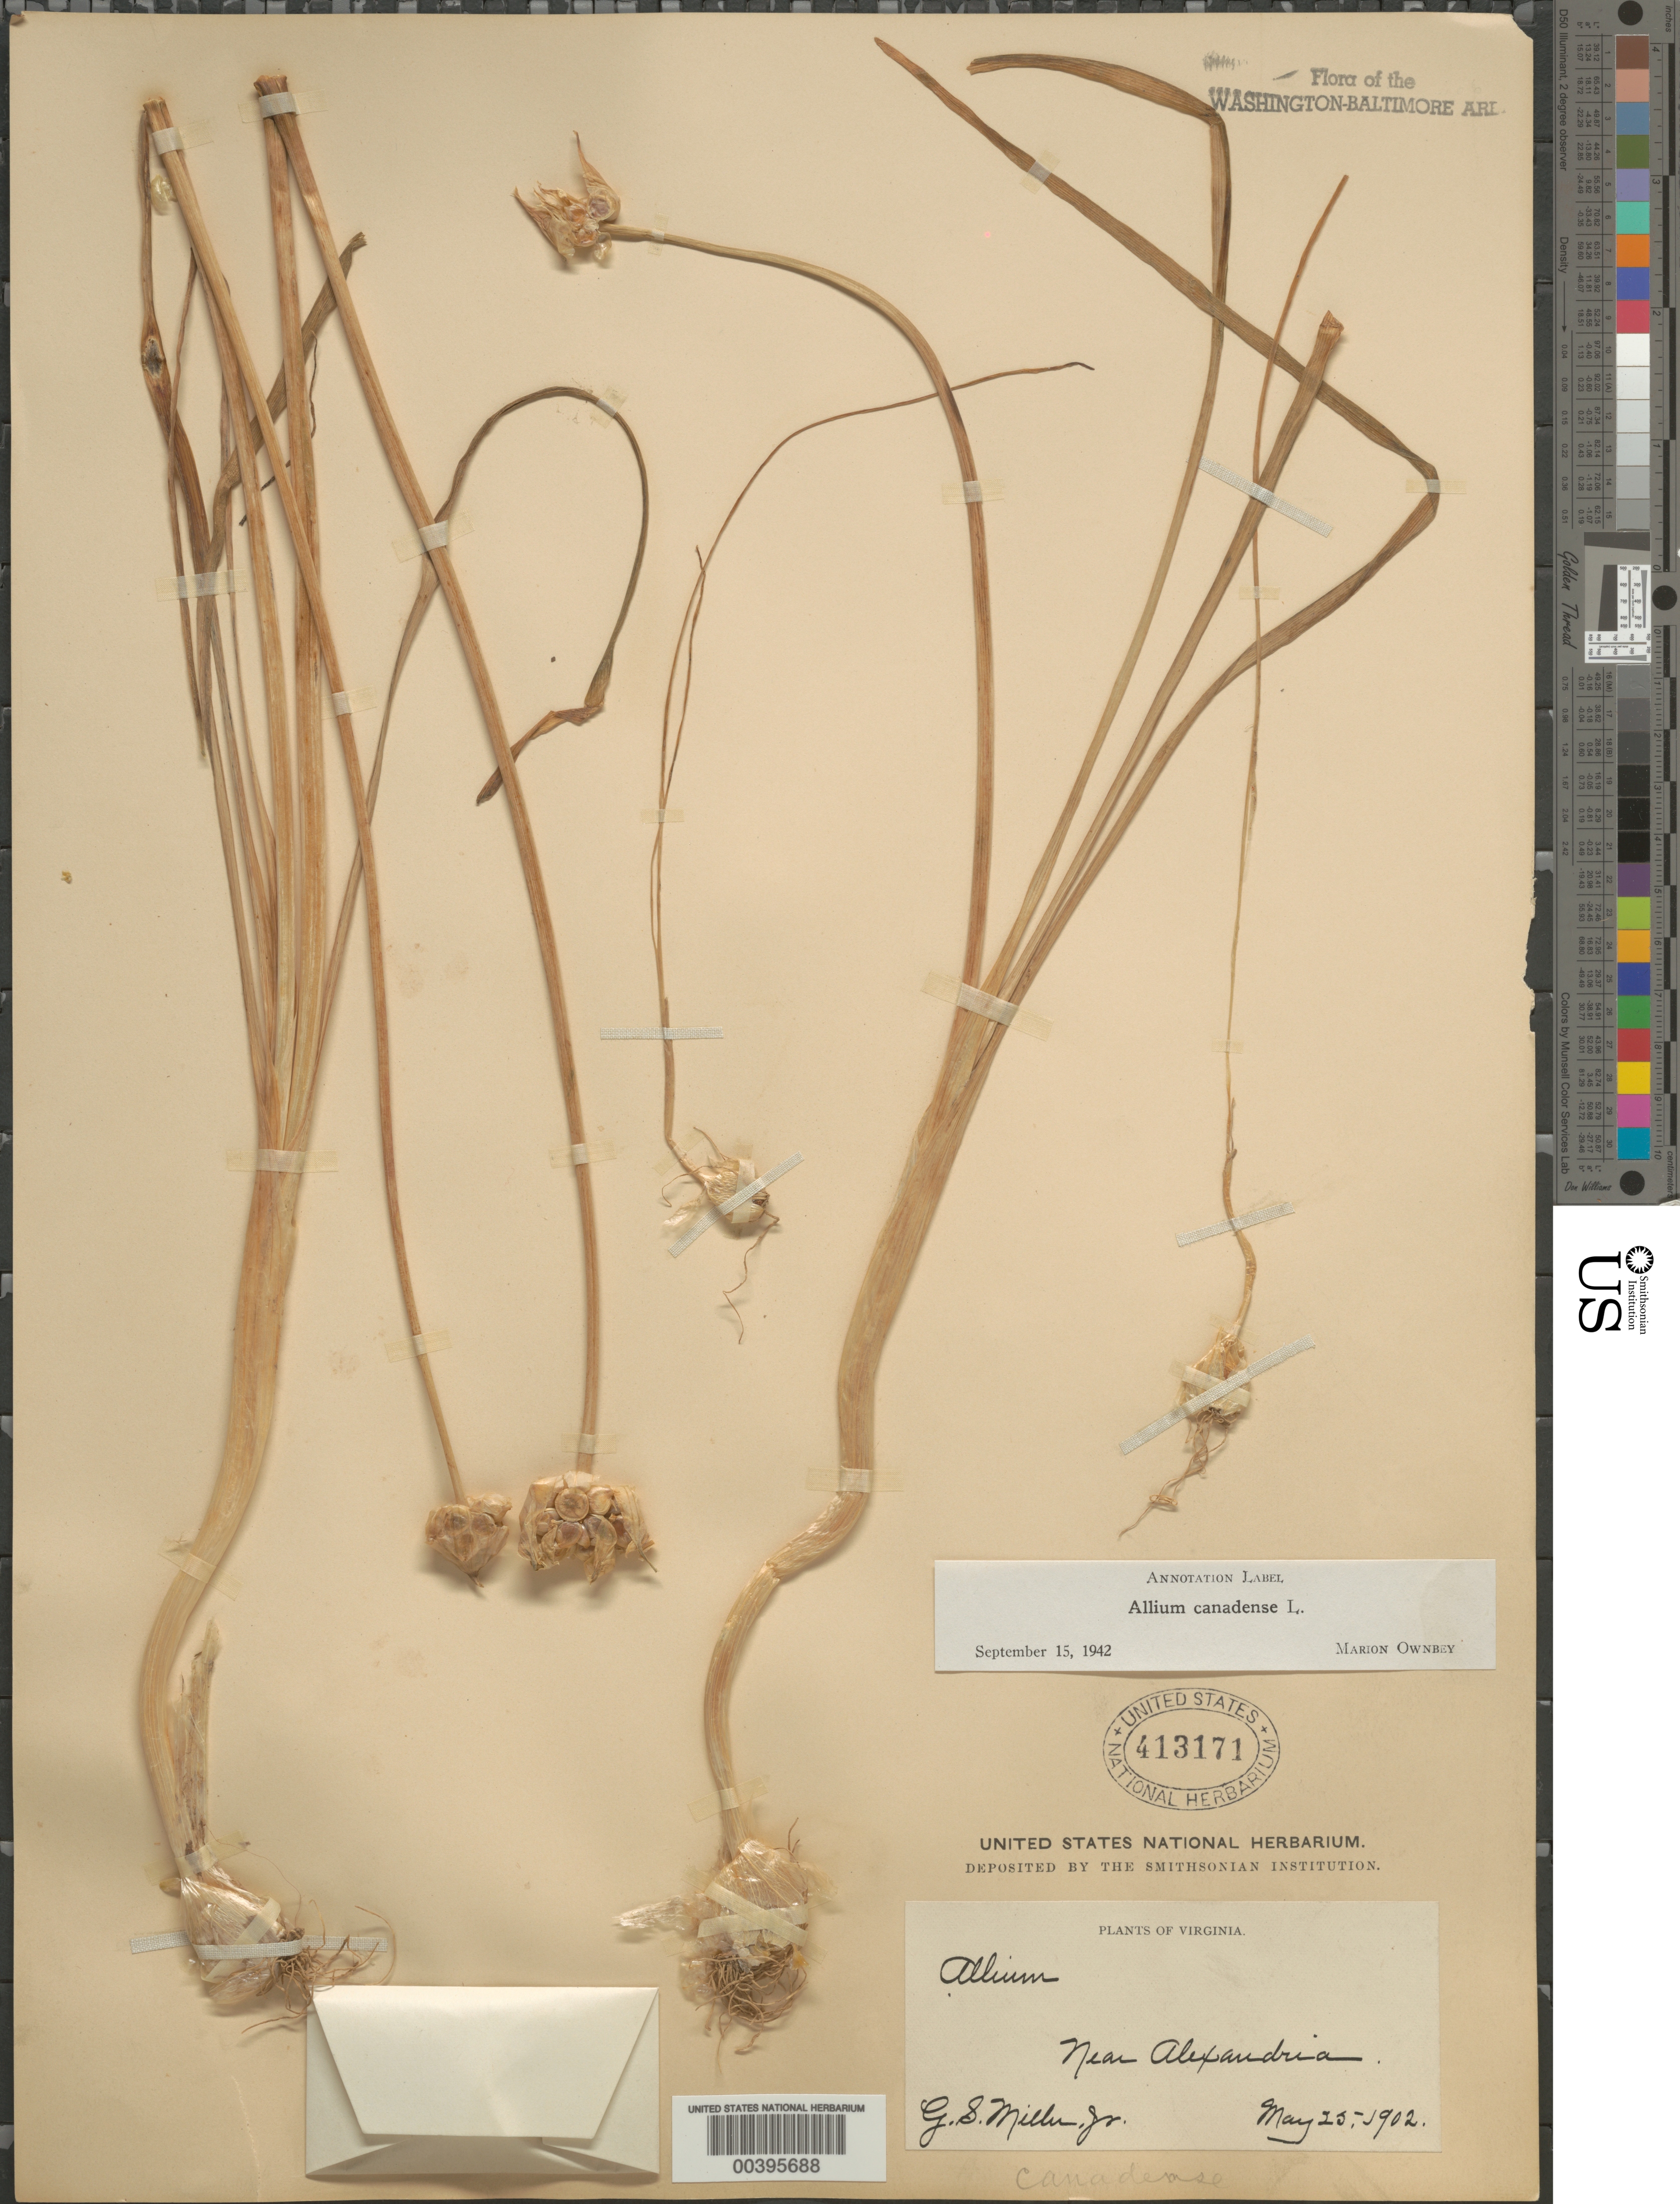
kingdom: Plantae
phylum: Tracheophyta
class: Liliopsida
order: Asparagales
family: Amaryllidaceae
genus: Allium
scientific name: Allium canadense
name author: L.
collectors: G. S. Miller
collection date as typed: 25 May 1902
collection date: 1902-05-25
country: United States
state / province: Virginia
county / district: City of Alexandria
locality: Alexandria vicinity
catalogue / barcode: US 413171